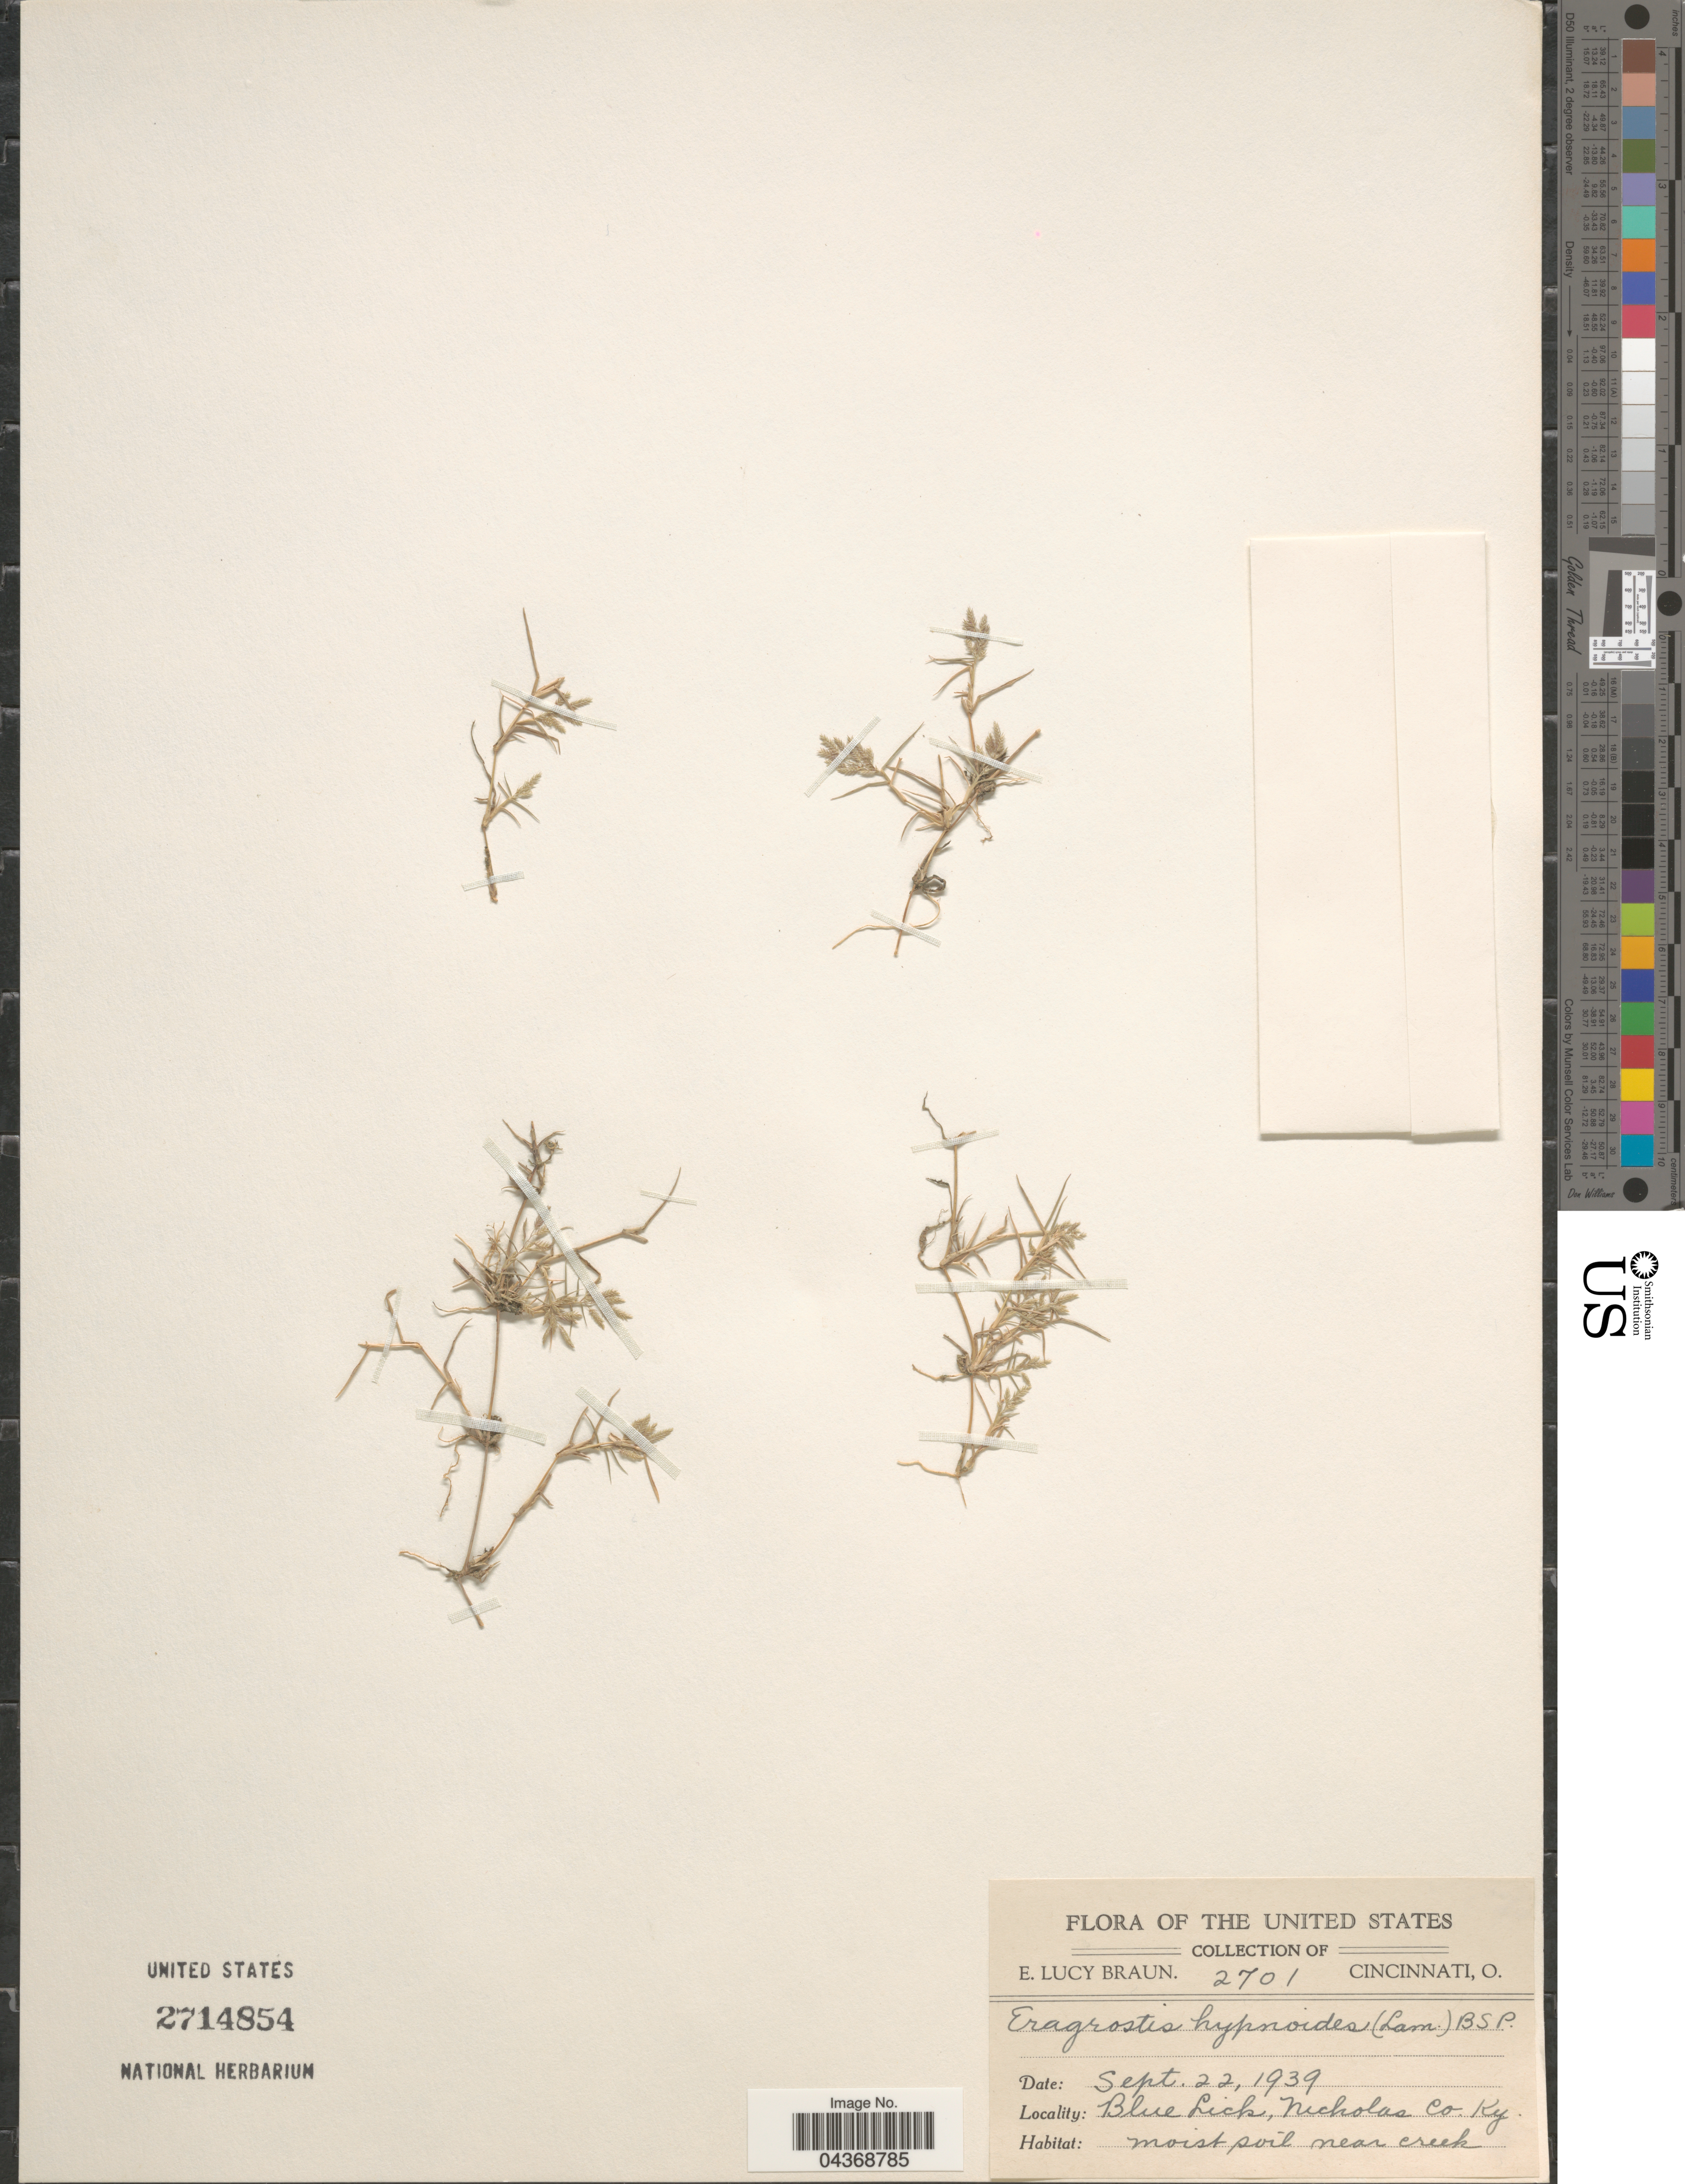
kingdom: Plantae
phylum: Tracheophyta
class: Liliopsida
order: Poales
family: Poaceae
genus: Eragrostis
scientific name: Eragrostis hypnoides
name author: (Lam.) Britton, Stearns & Poggenb.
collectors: E. L. Braun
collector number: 2701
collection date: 1939-09-22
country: United States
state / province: Kentucky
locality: Blue Lick, Nicholas Co.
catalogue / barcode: US 2714854